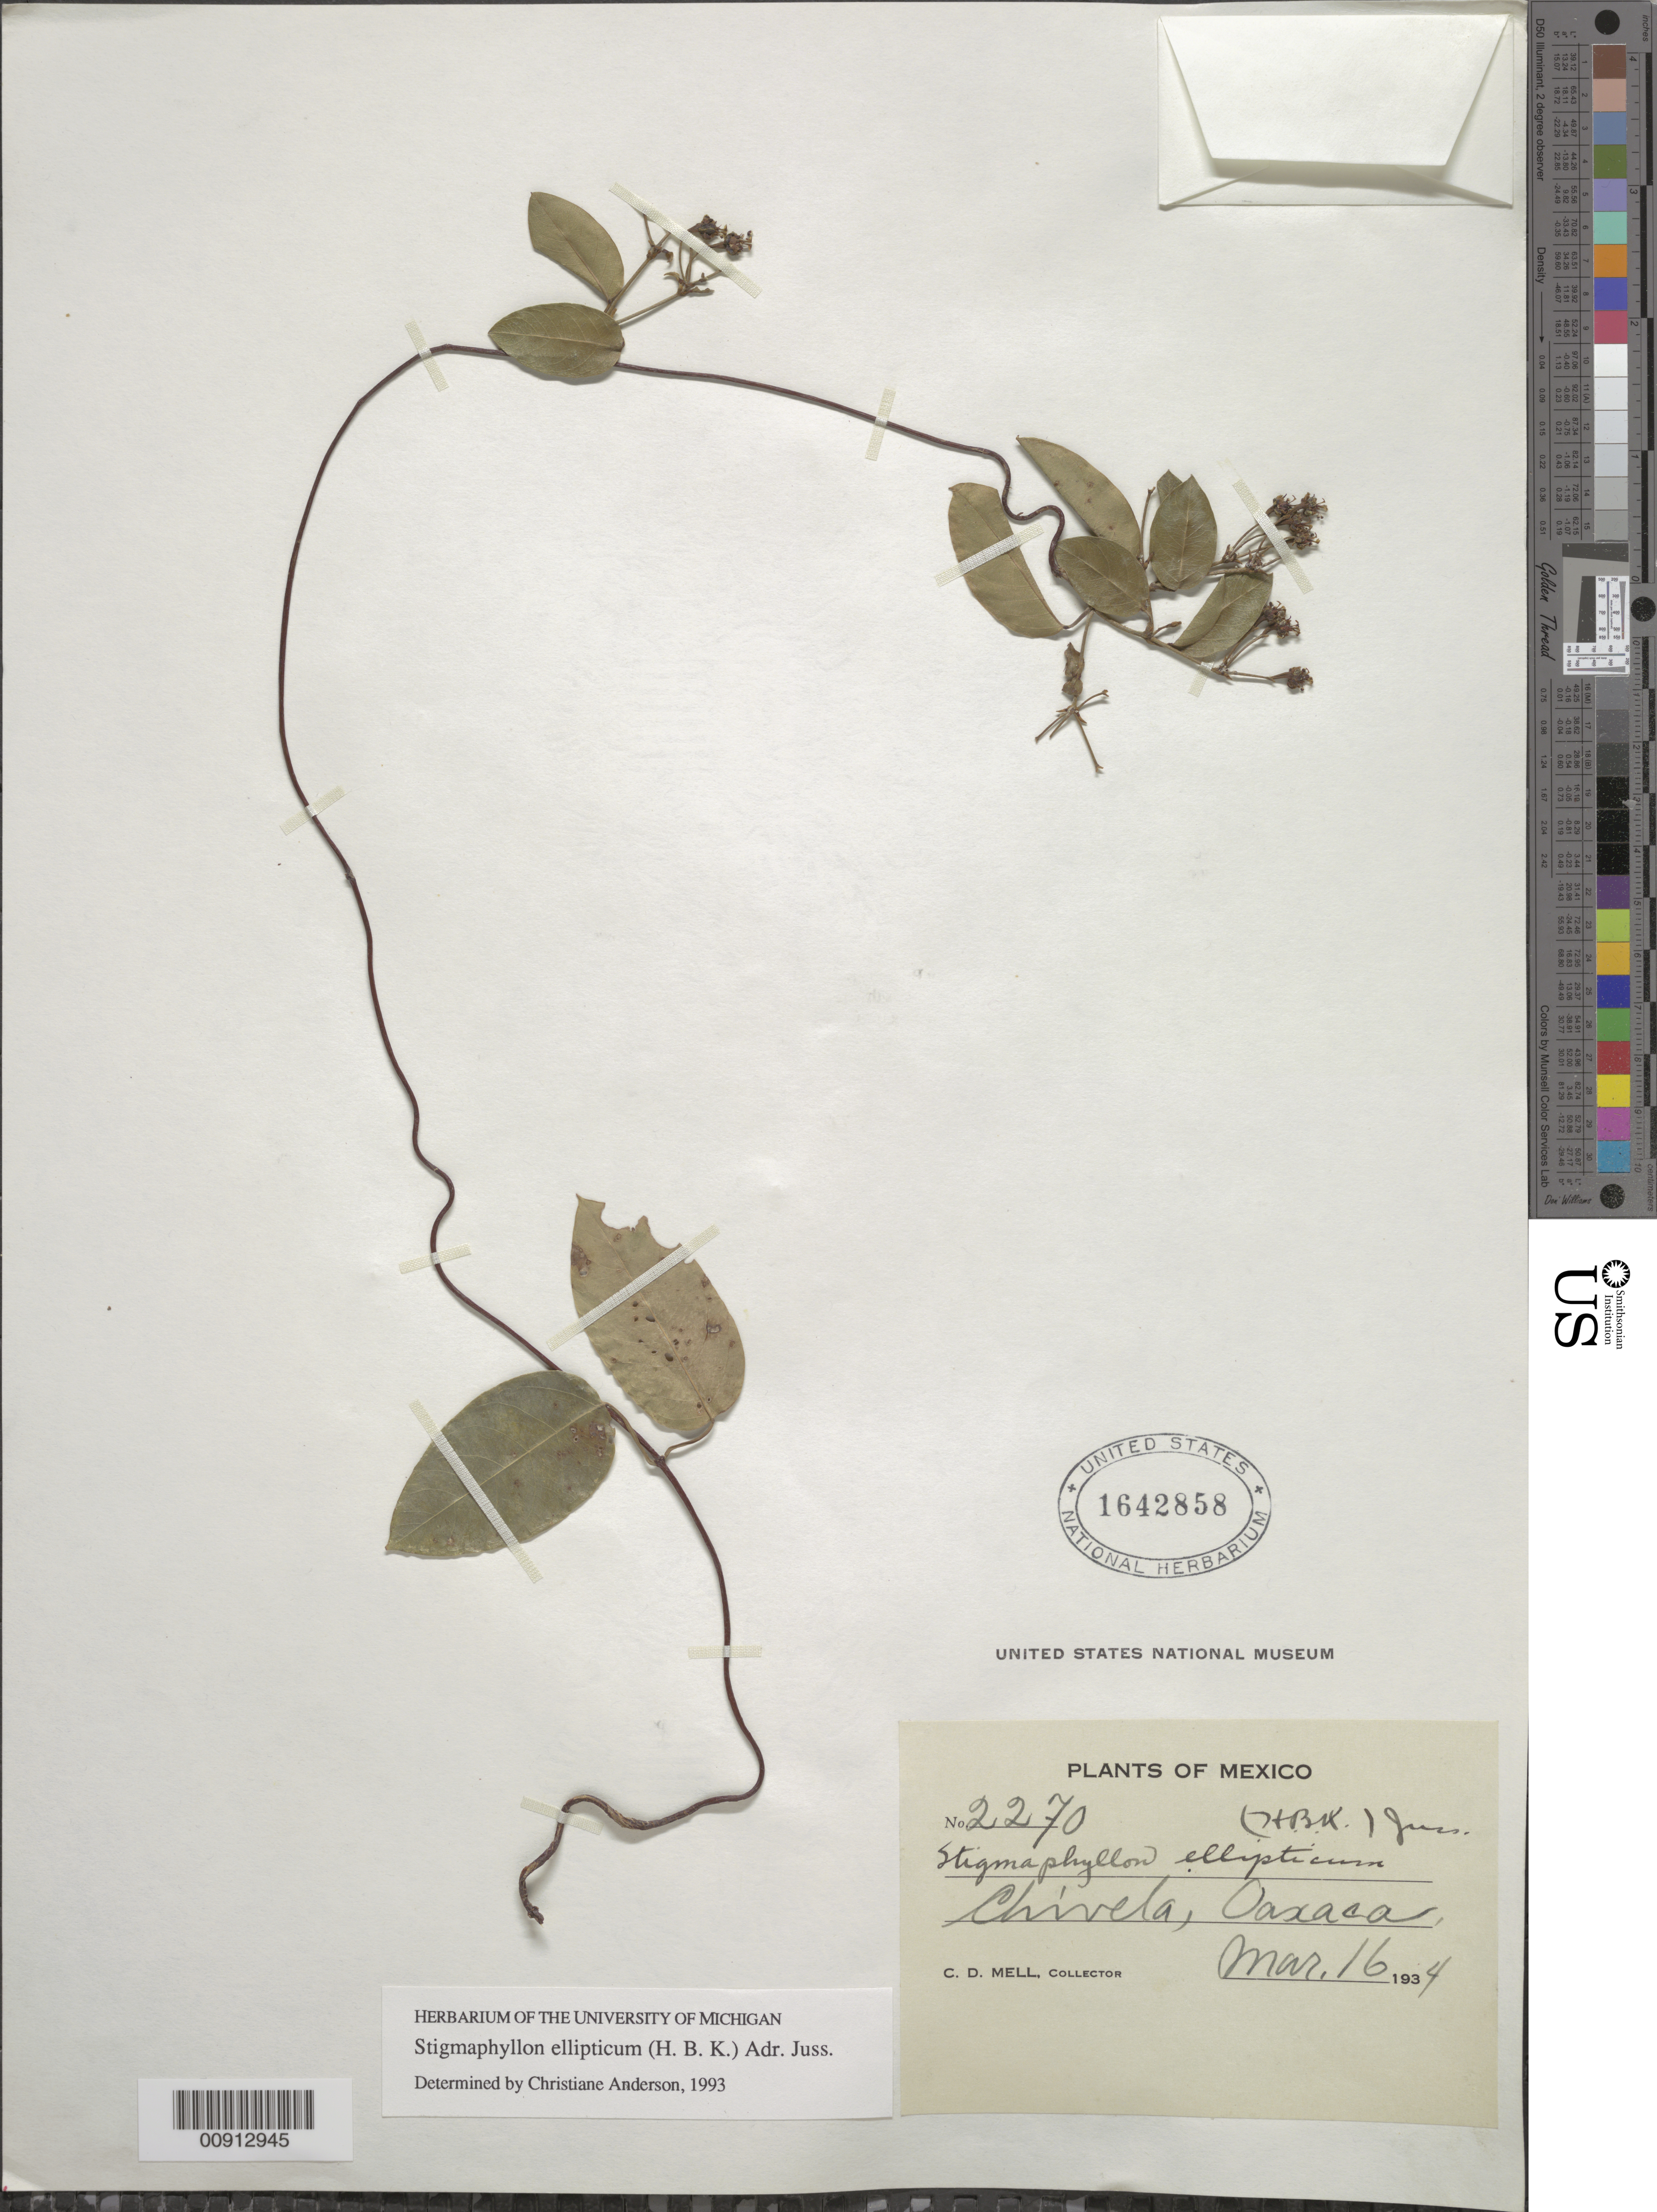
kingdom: Plantae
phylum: Tracheophyta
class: Magnoliopsida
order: Malpighiales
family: Malpighiaceae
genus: Stigmaphyllon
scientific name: Stigmaphyllon ellipticum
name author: (Kunth) A. Juss.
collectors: C. D. Mell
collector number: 2270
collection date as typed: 16 Mar 1934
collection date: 1934-03-16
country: Mexico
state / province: Oaxaca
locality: Chivela, Oaxaca.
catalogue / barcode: US 1642858